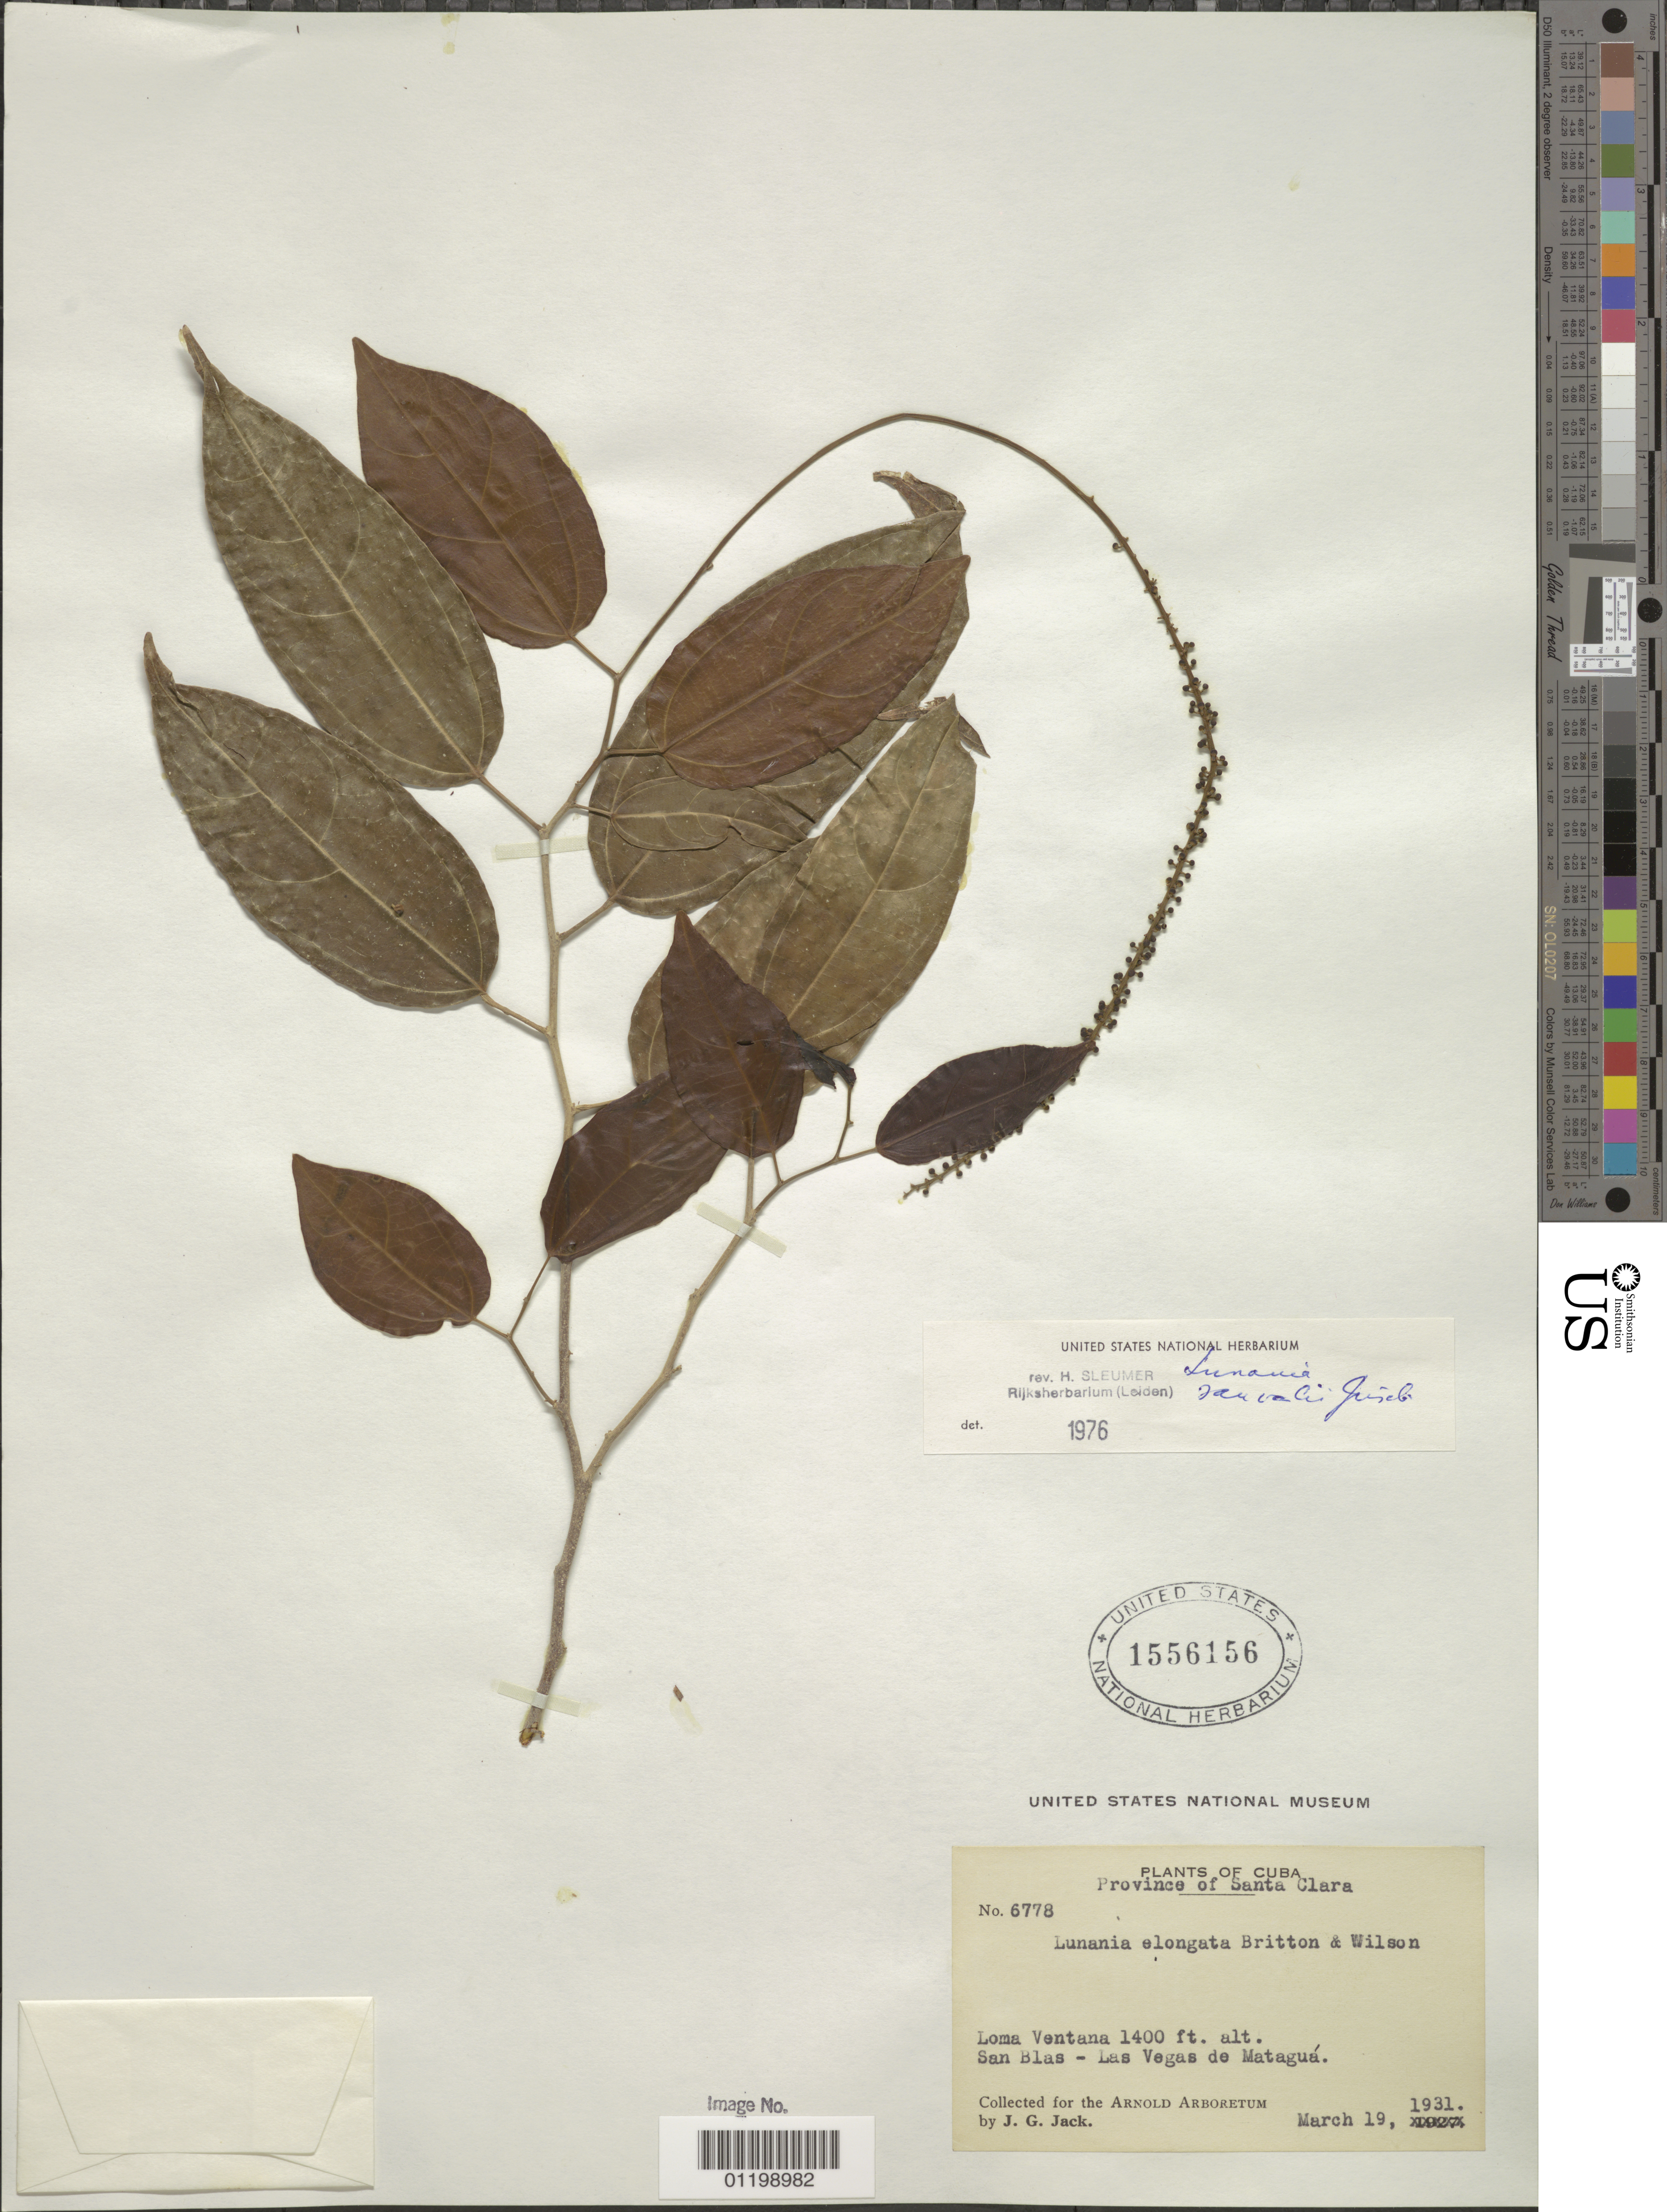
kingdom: Plantae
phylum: Tracheophyta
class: Magnoliopsida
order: Malpighiales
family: Salicaceae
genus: Lunania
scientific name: Lunania elongata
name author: Britton & P. Wilson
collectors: J. G. Jack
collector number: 6778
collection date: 1931-03-19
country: Cuba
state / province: Santa Clara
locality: Loma Ventana, San Blas - Las Vegas de Matagua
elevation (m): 427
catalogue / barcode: US 1556156